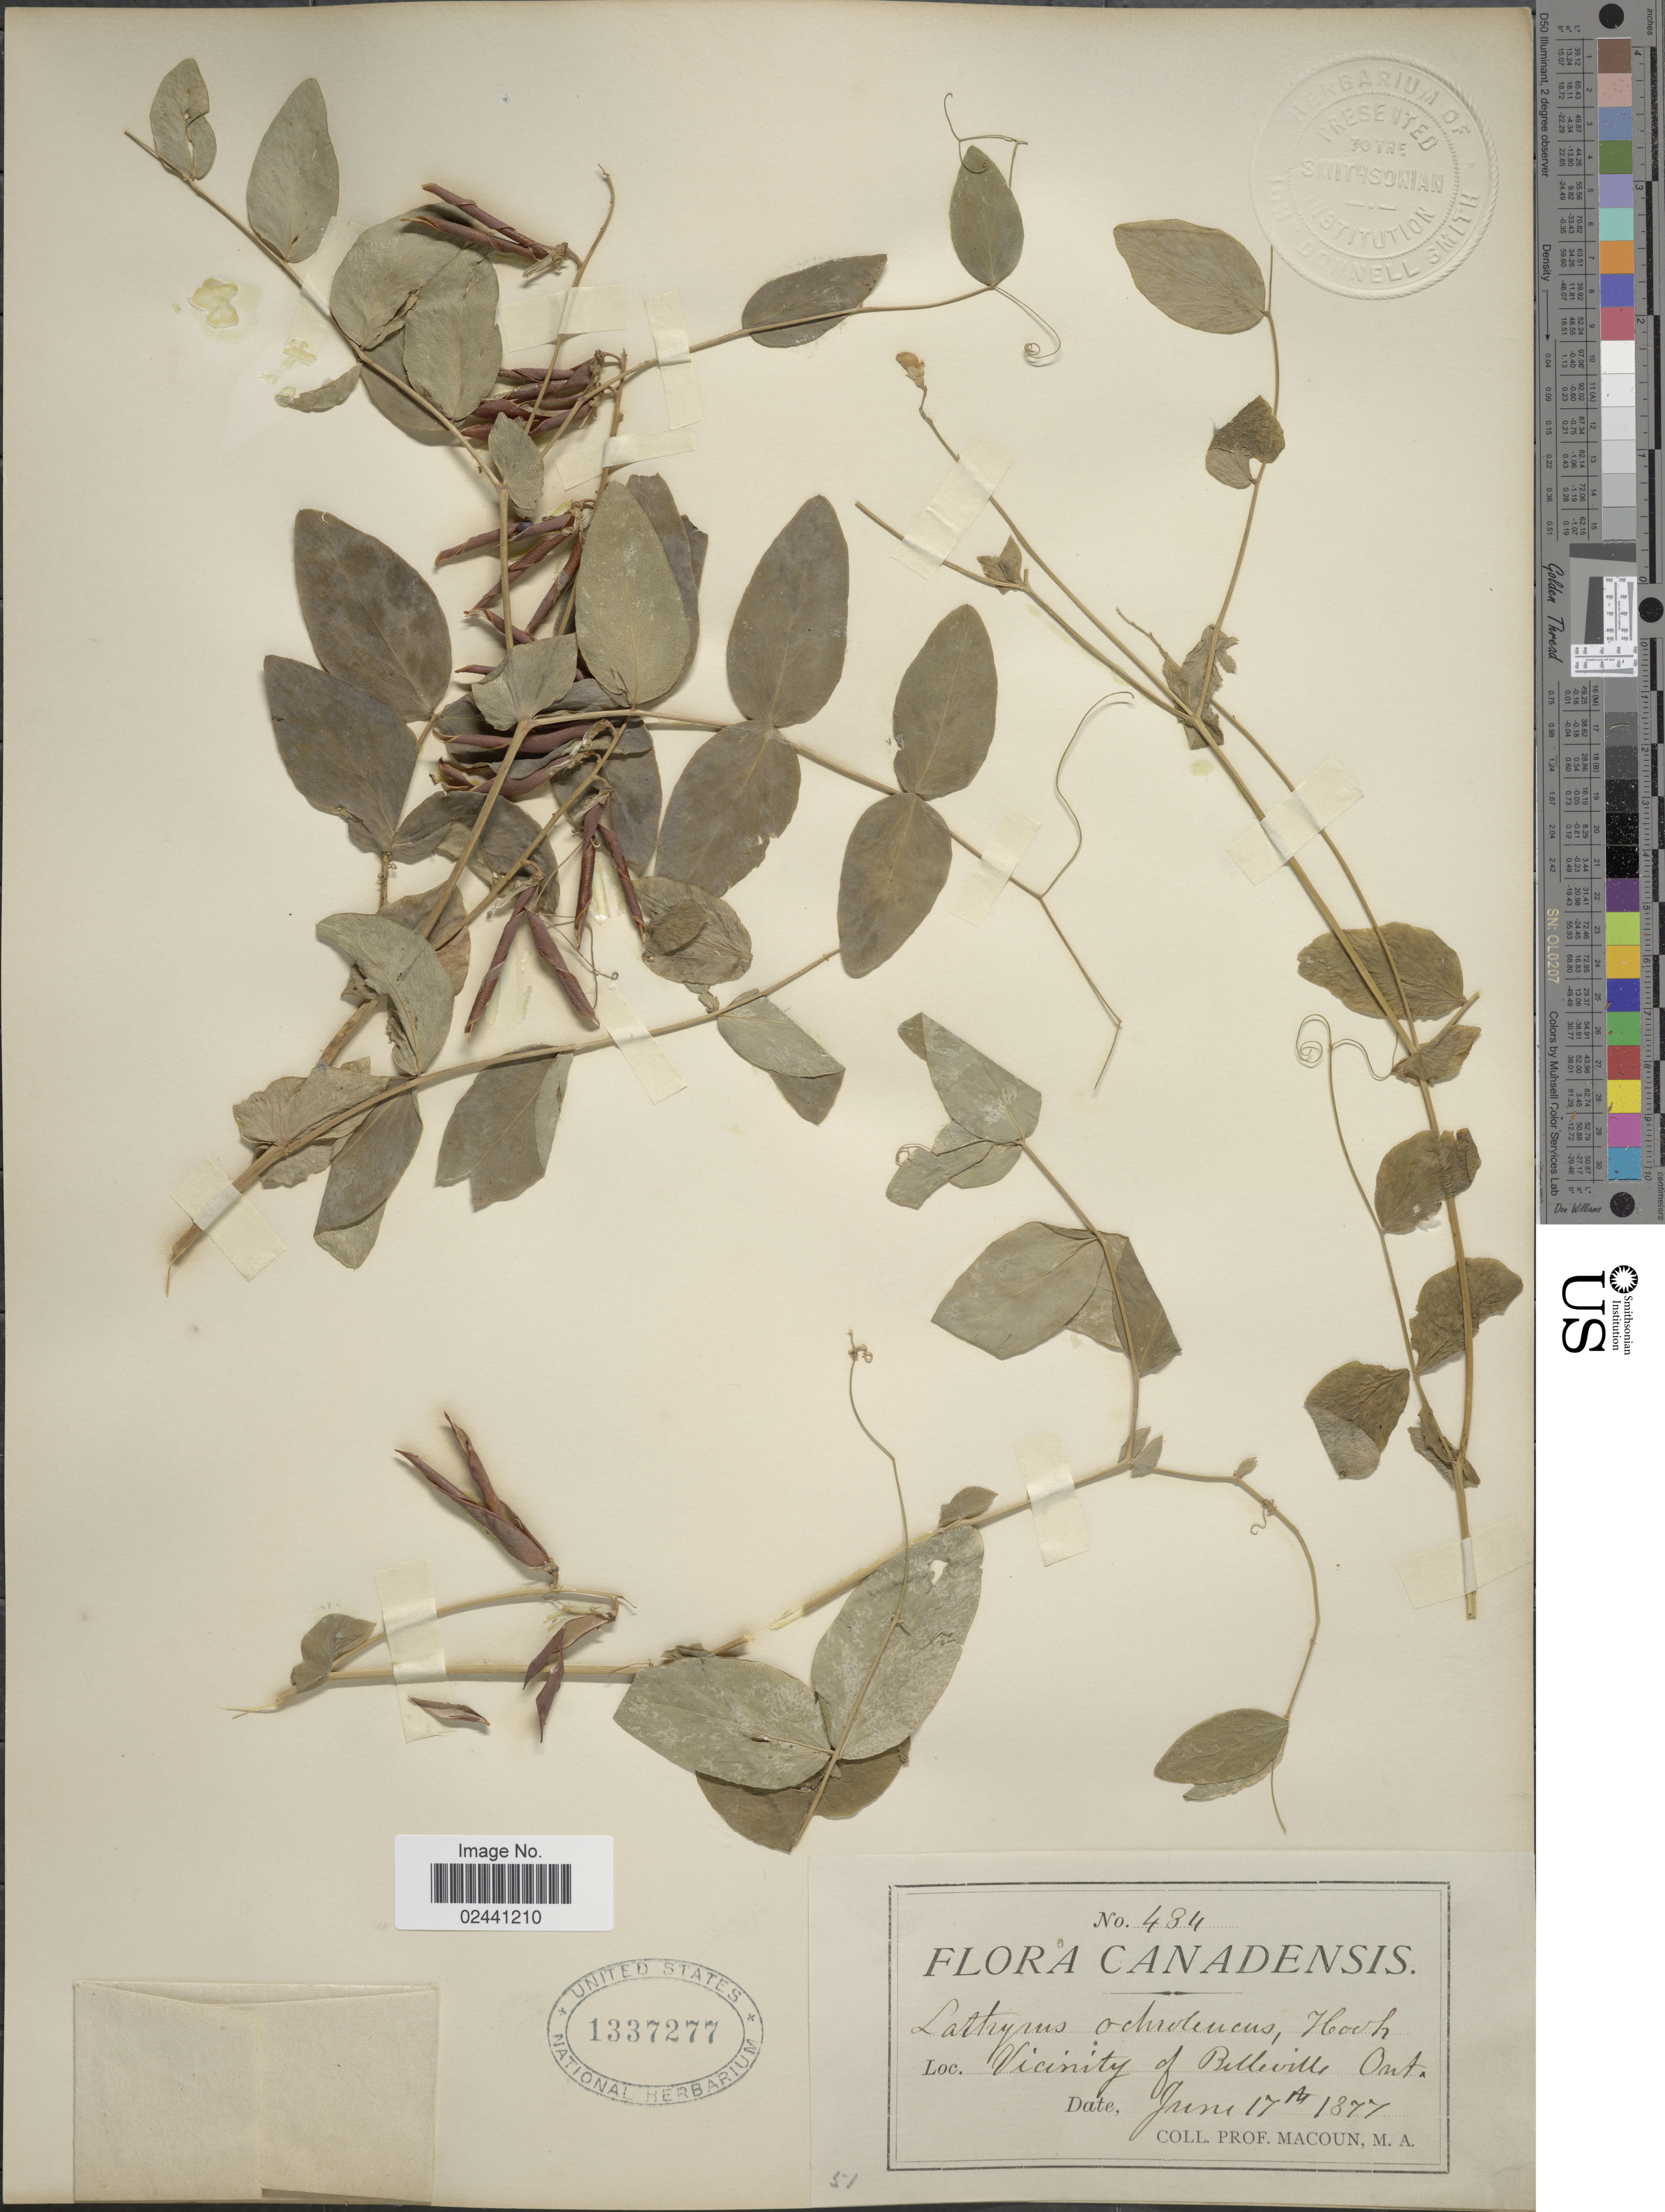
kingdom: Plantae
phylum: Tracheophyta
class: Magnoliopsida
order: Fabales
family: Fabaceae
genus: Lathyrus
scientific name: Lathyrus ochroleucus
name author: Hook.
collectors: -- Macoun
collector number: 484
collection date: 1877-06-17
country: Canada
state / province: Ontario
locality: Vicinity of Belleville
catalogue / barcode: US 1337277